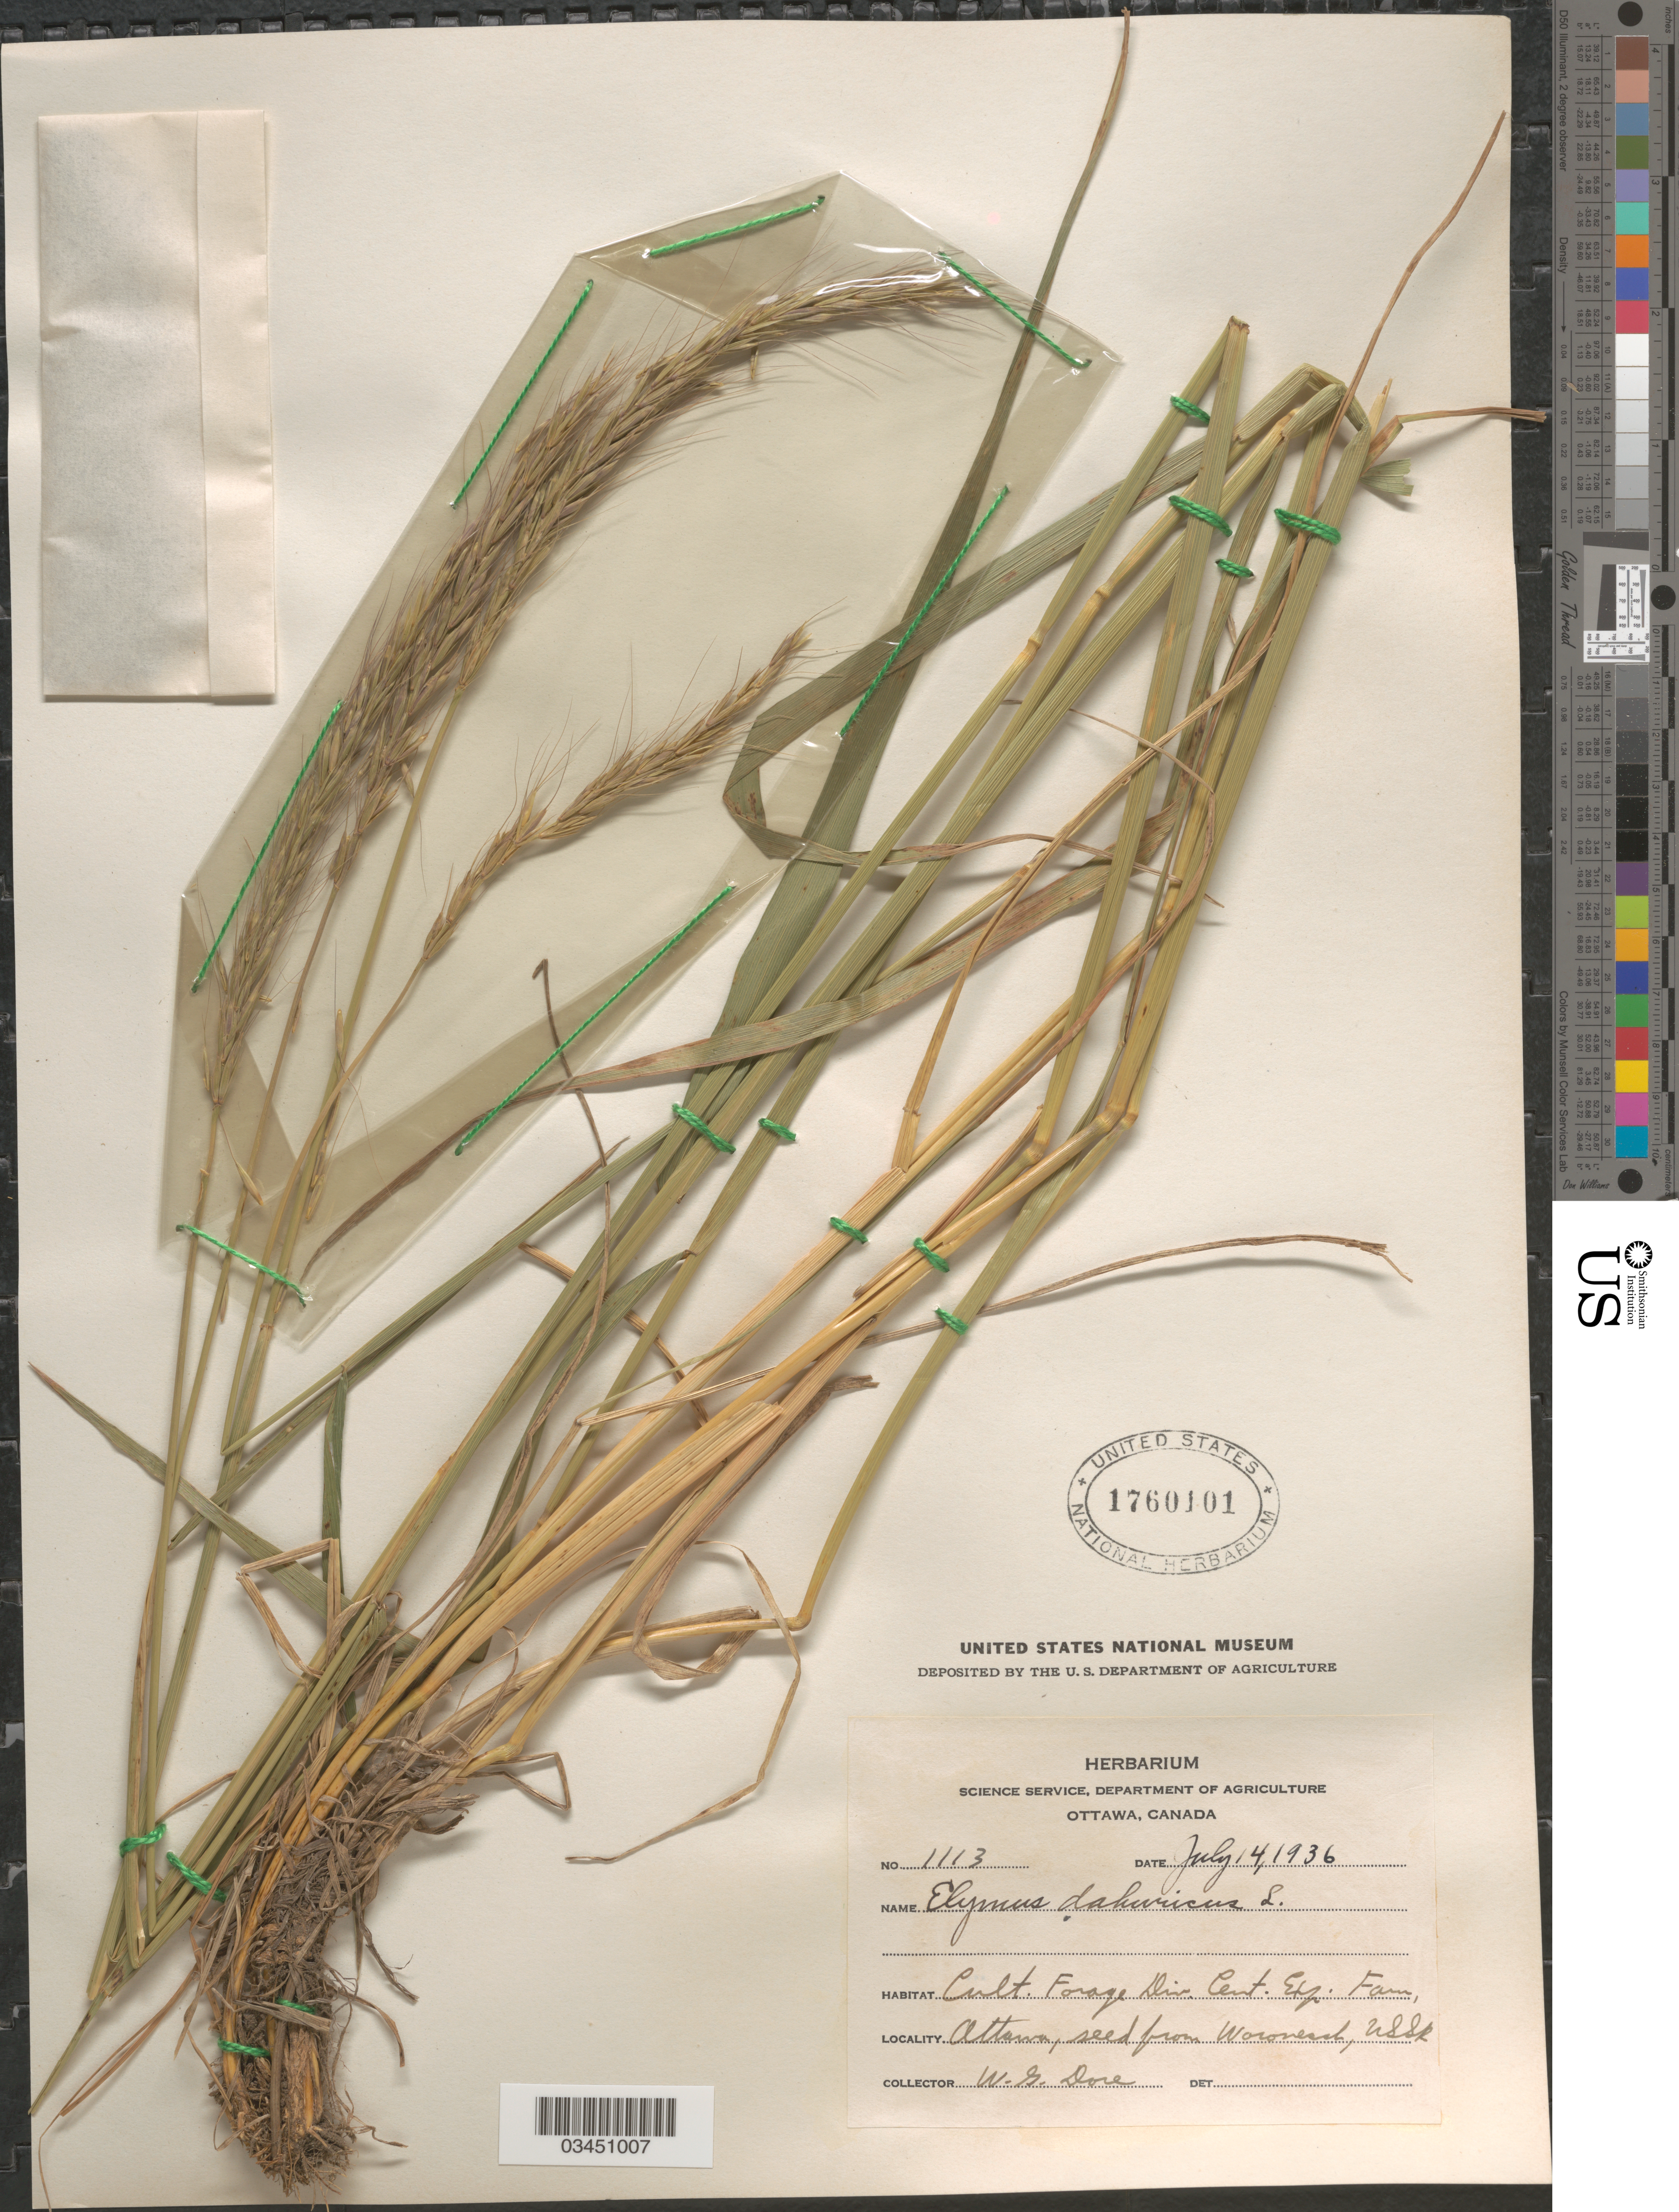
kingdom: Plantae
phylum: Tracheophyta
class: Liliopsida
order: Poales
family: Poaceae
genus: Elymus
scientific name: Elymus dahuricus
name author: Turcz. ex Griseb.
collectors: W. Dore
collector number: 1113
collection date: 1936-07-14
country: Canada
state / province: Ontario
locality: Forage Div. Cent. Exp. Farm, Ottawa.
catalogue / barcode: US 1760101